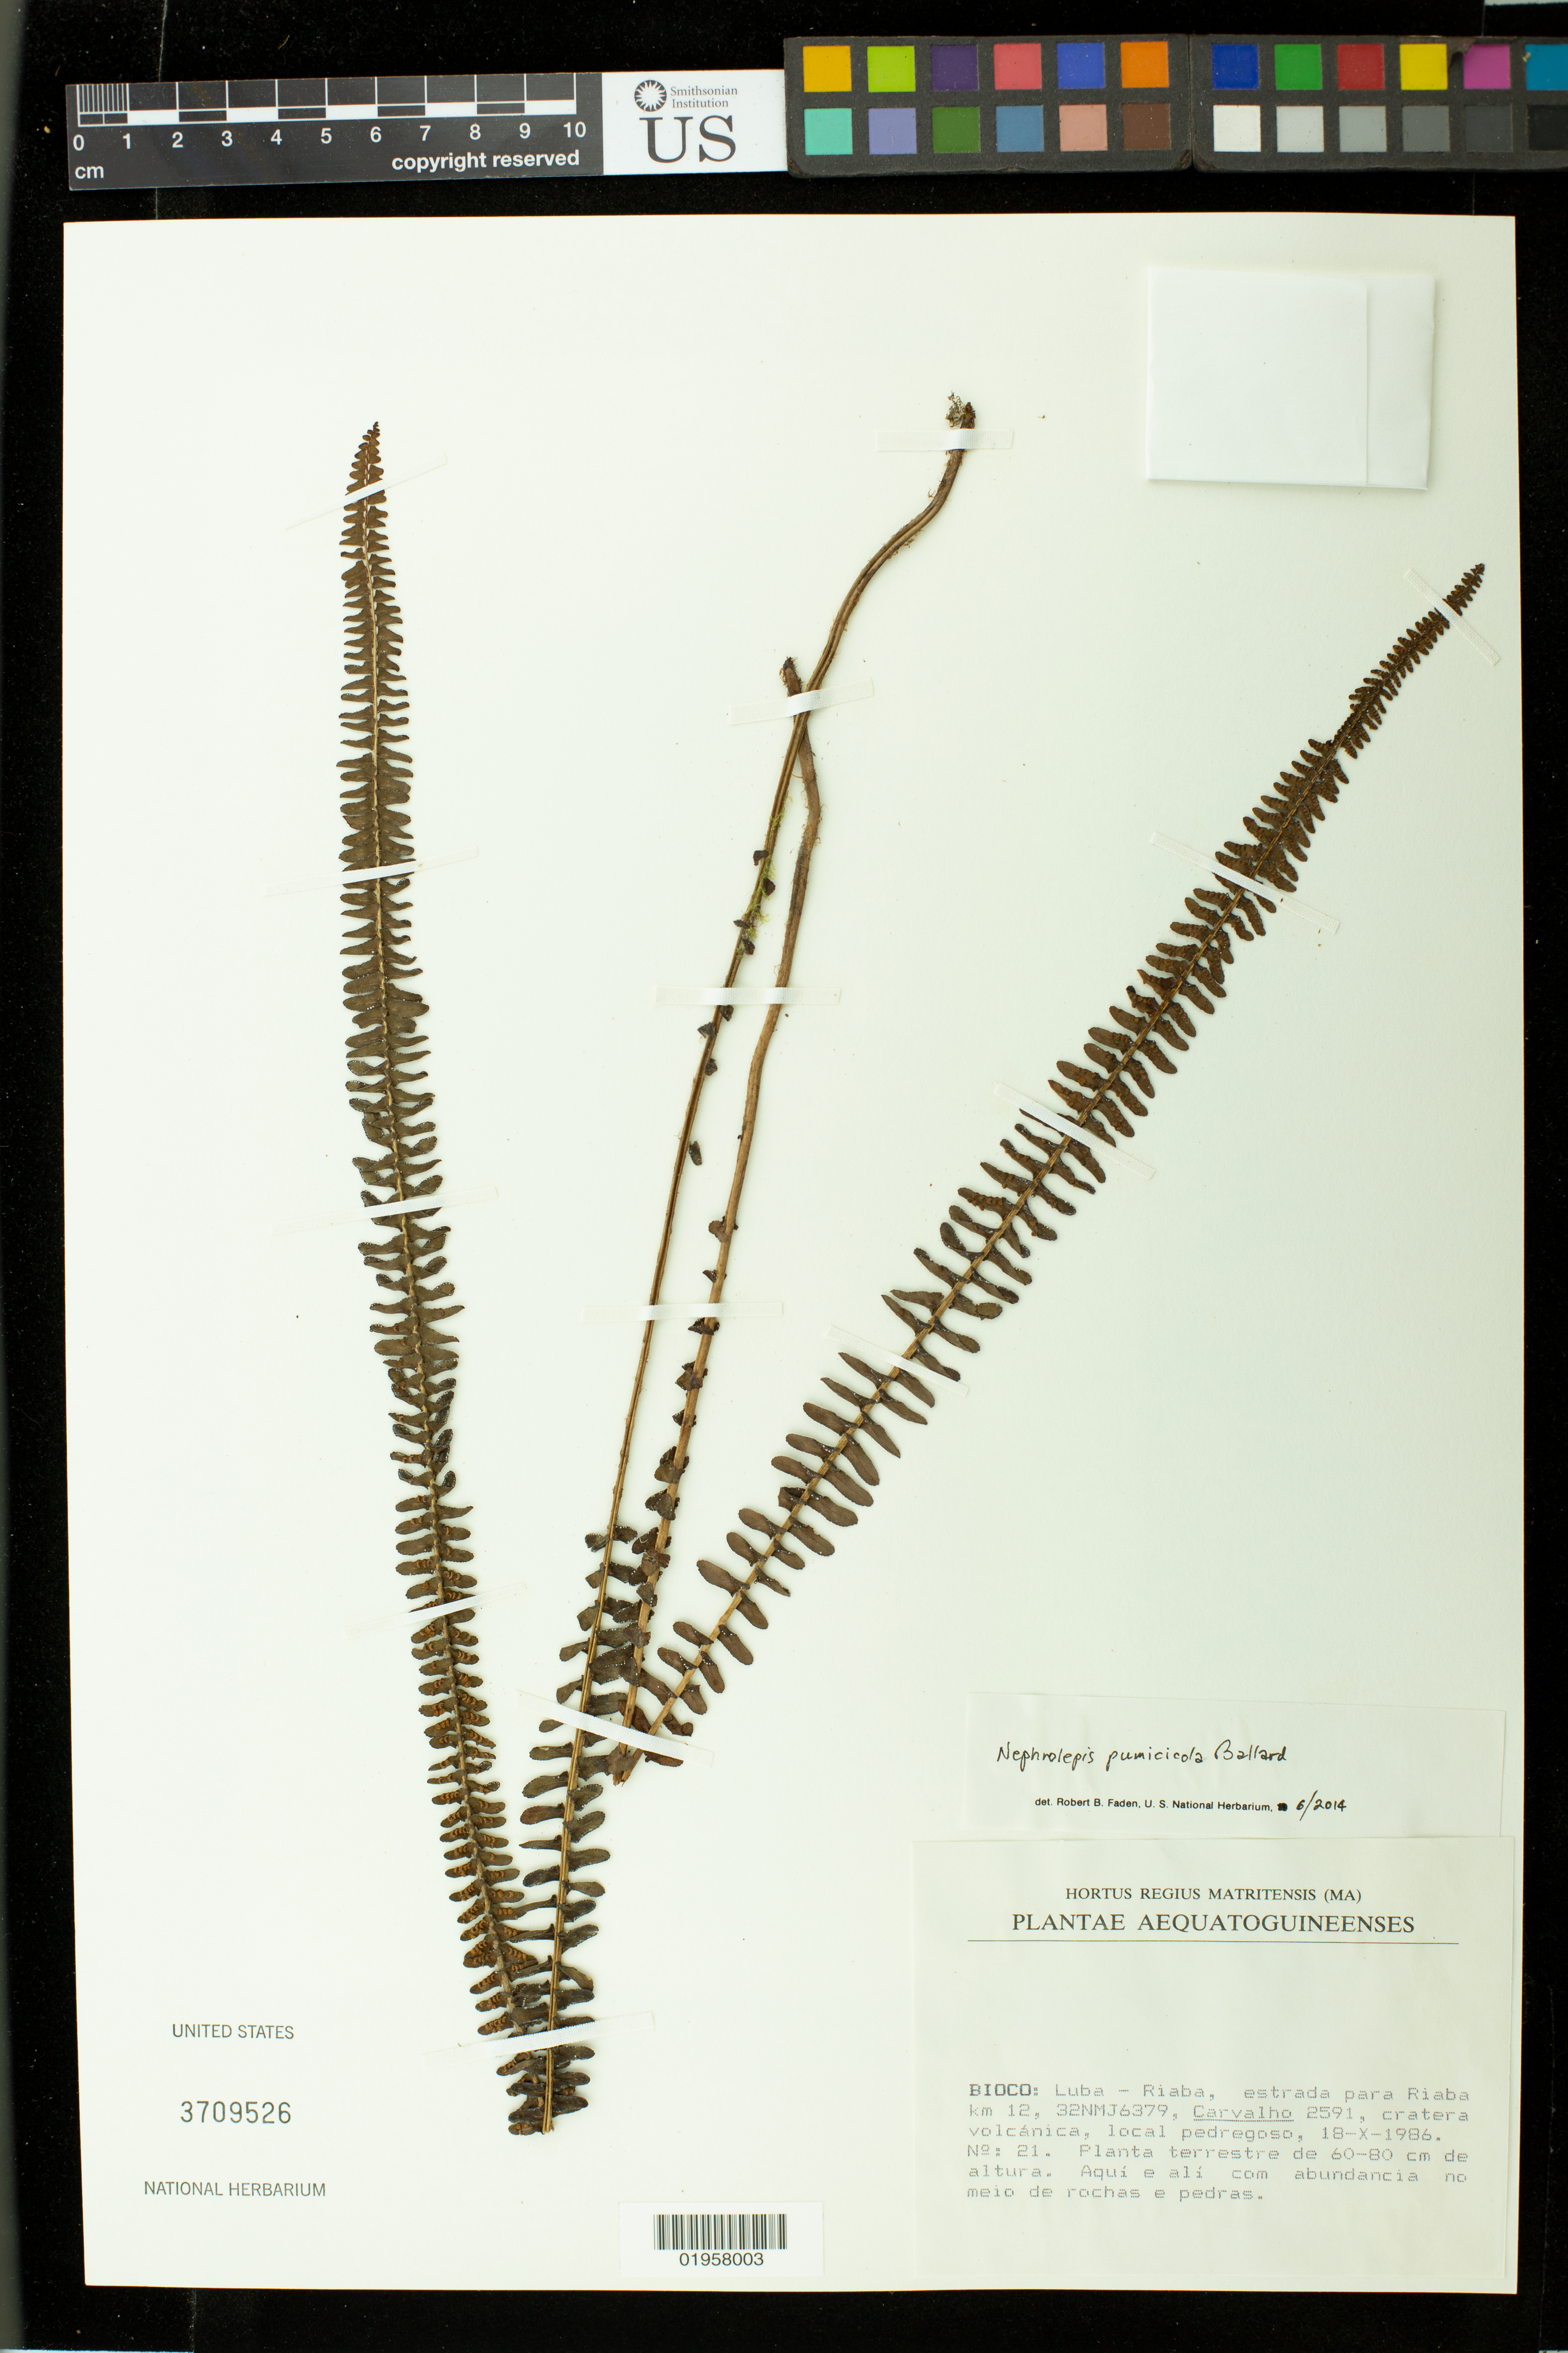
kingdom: Plantae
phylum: Tracheophyta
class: Polypodiopsida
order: Polypodiales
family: Nephrolepidaceae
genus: Nephrolepis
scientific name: Nephrolepis pumiciola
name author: Ballard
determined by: Faden, Robert B., (US), Smithsonian Institution - National Museum of Natural History (UNITED STATES)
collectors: -- Carvalho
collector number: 2591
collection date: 1986-10-18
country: Equatorial Guinea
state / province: Bioko Sur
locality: Bioco [Bioko]: Luba - Riaba, estrada para Riaba km 12, 32NMJ6379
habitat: Cratera volcánica, local pedregoso. Aquí e alí com abundancia no meio de rochas e pedras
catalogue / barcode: US 3709526